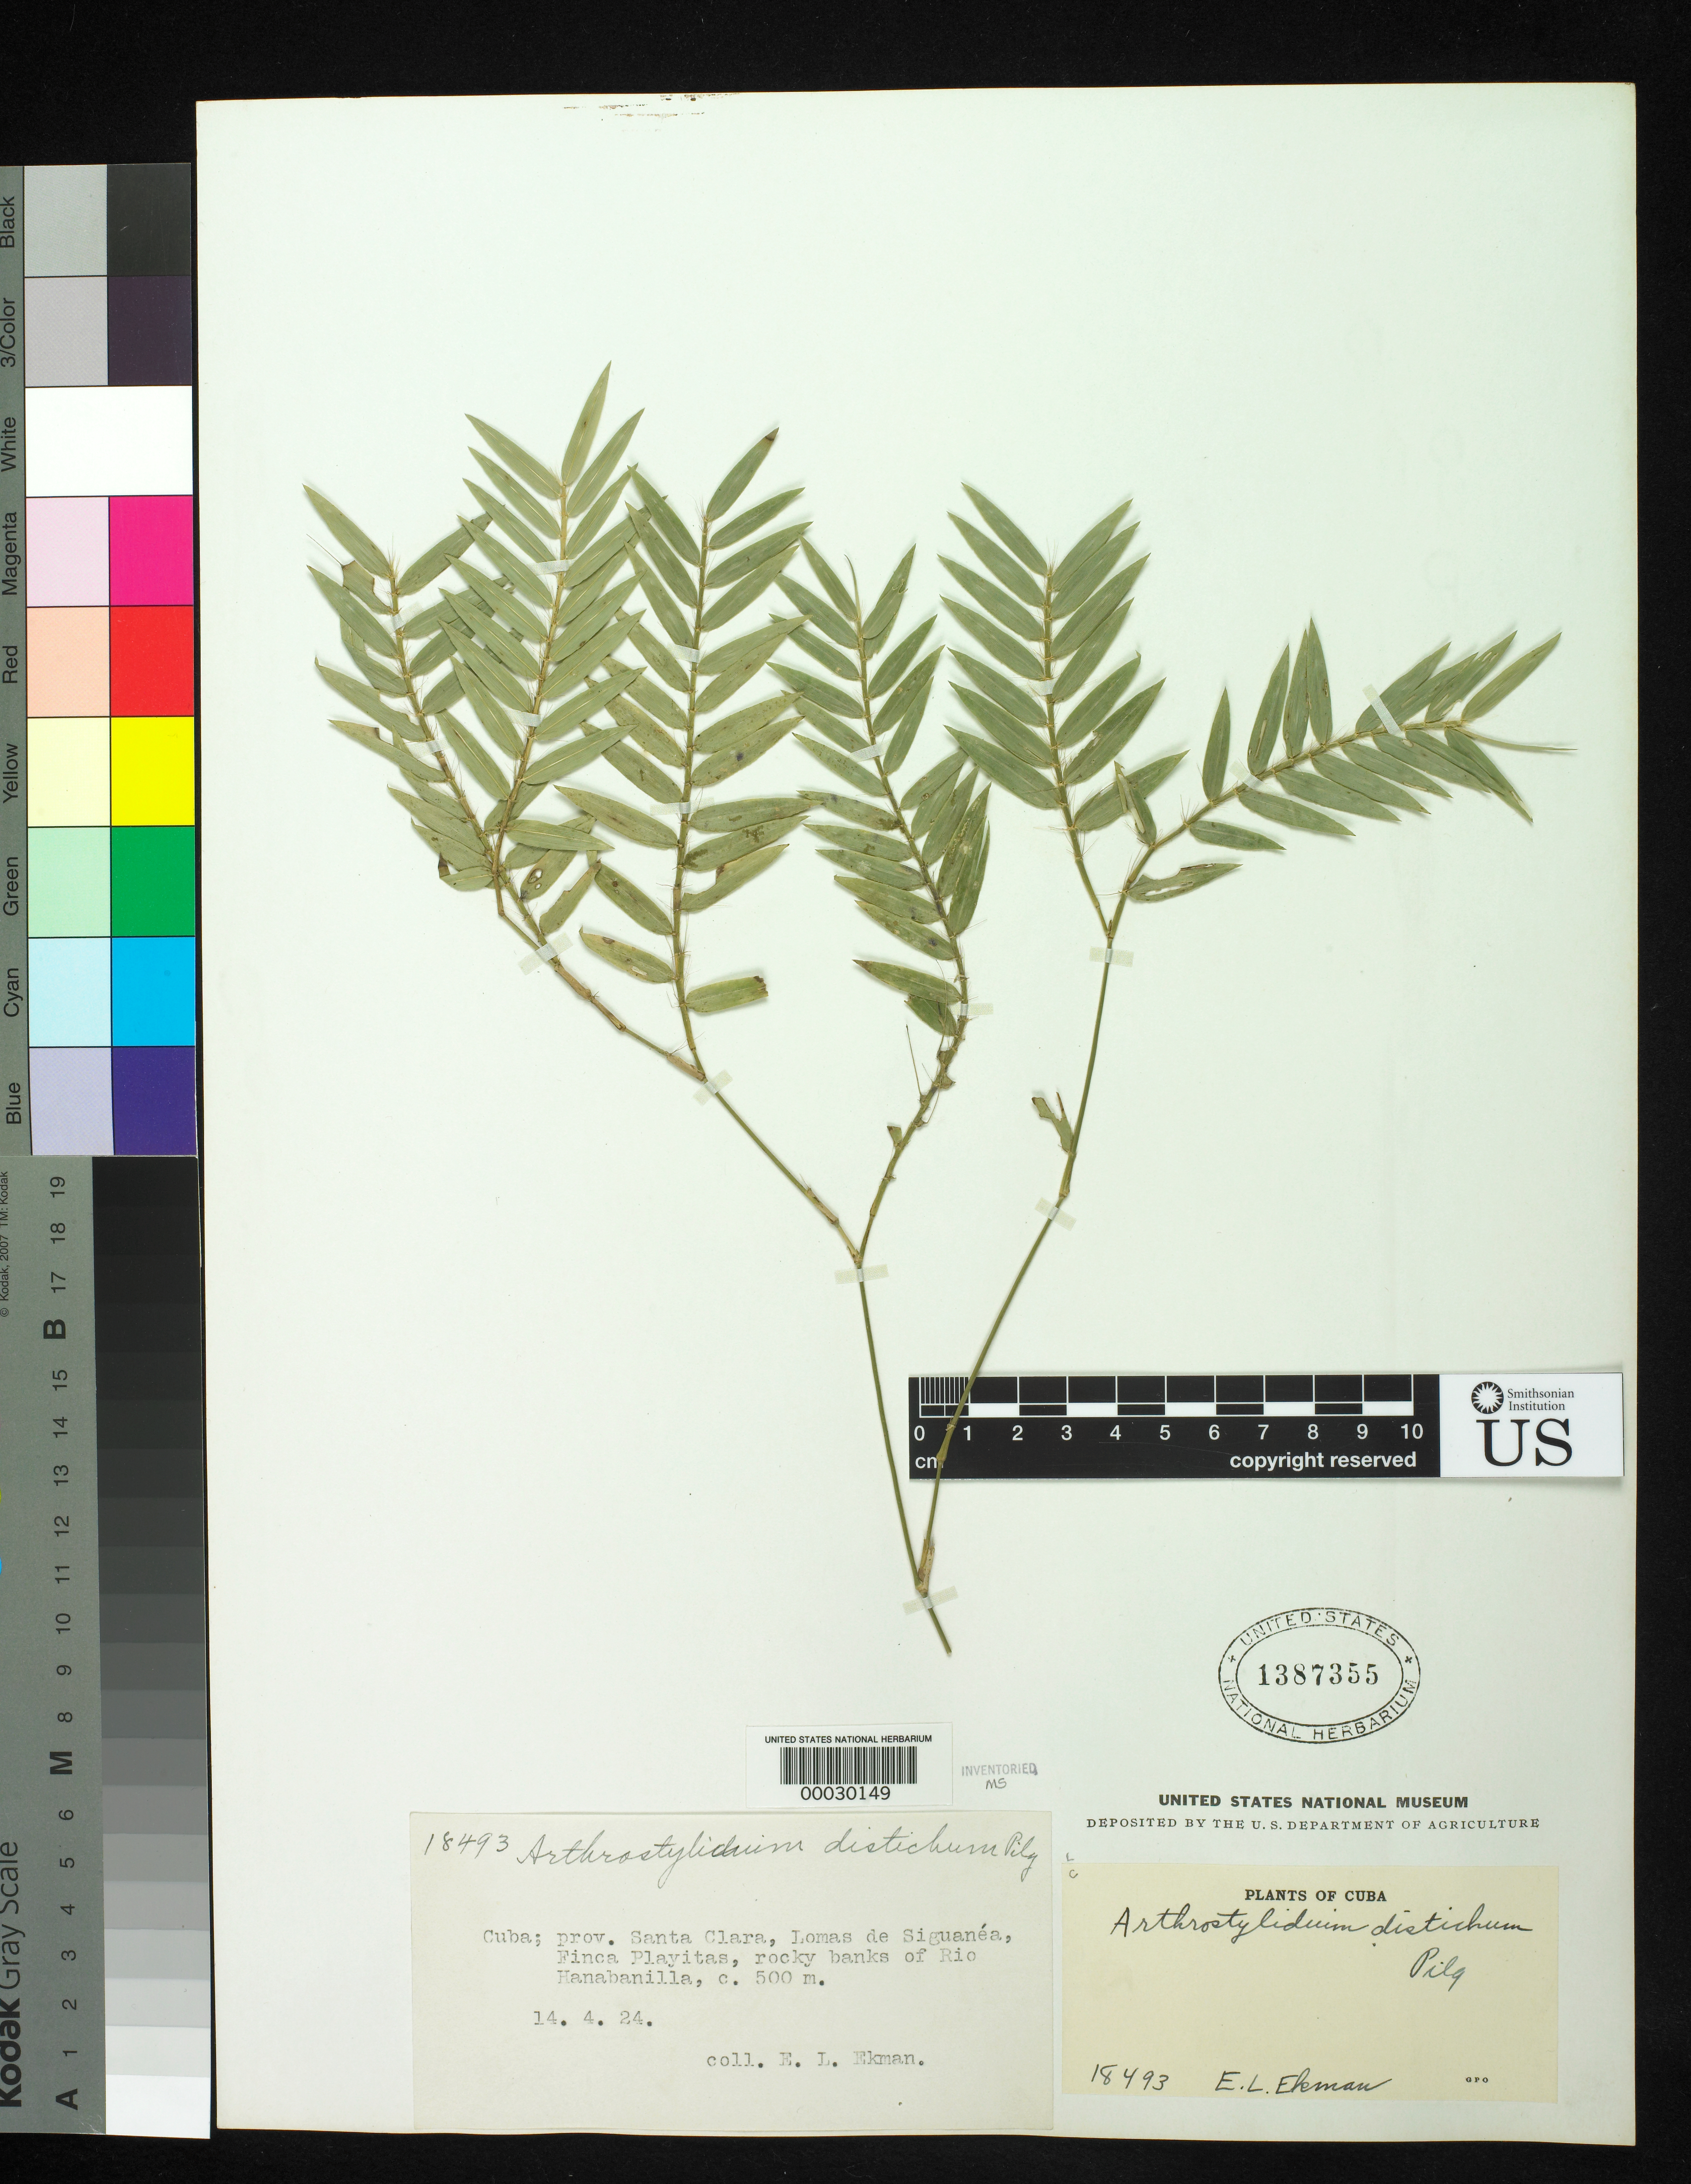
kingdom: Plantae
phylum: Tracheophyta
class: Liliopsida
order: Poales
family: Poaceae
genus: Arthrostylidium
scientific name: Arthrostylidium distichum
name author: Pilg. in Urb.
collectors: E. L. Ekman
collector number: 18493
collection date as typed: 14 Apr 1924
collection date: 1924-04-14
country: Cuba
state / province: Las Villas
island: Greater Antilles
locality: Rio hanabanilla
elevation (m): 500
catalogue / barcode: US 1387355